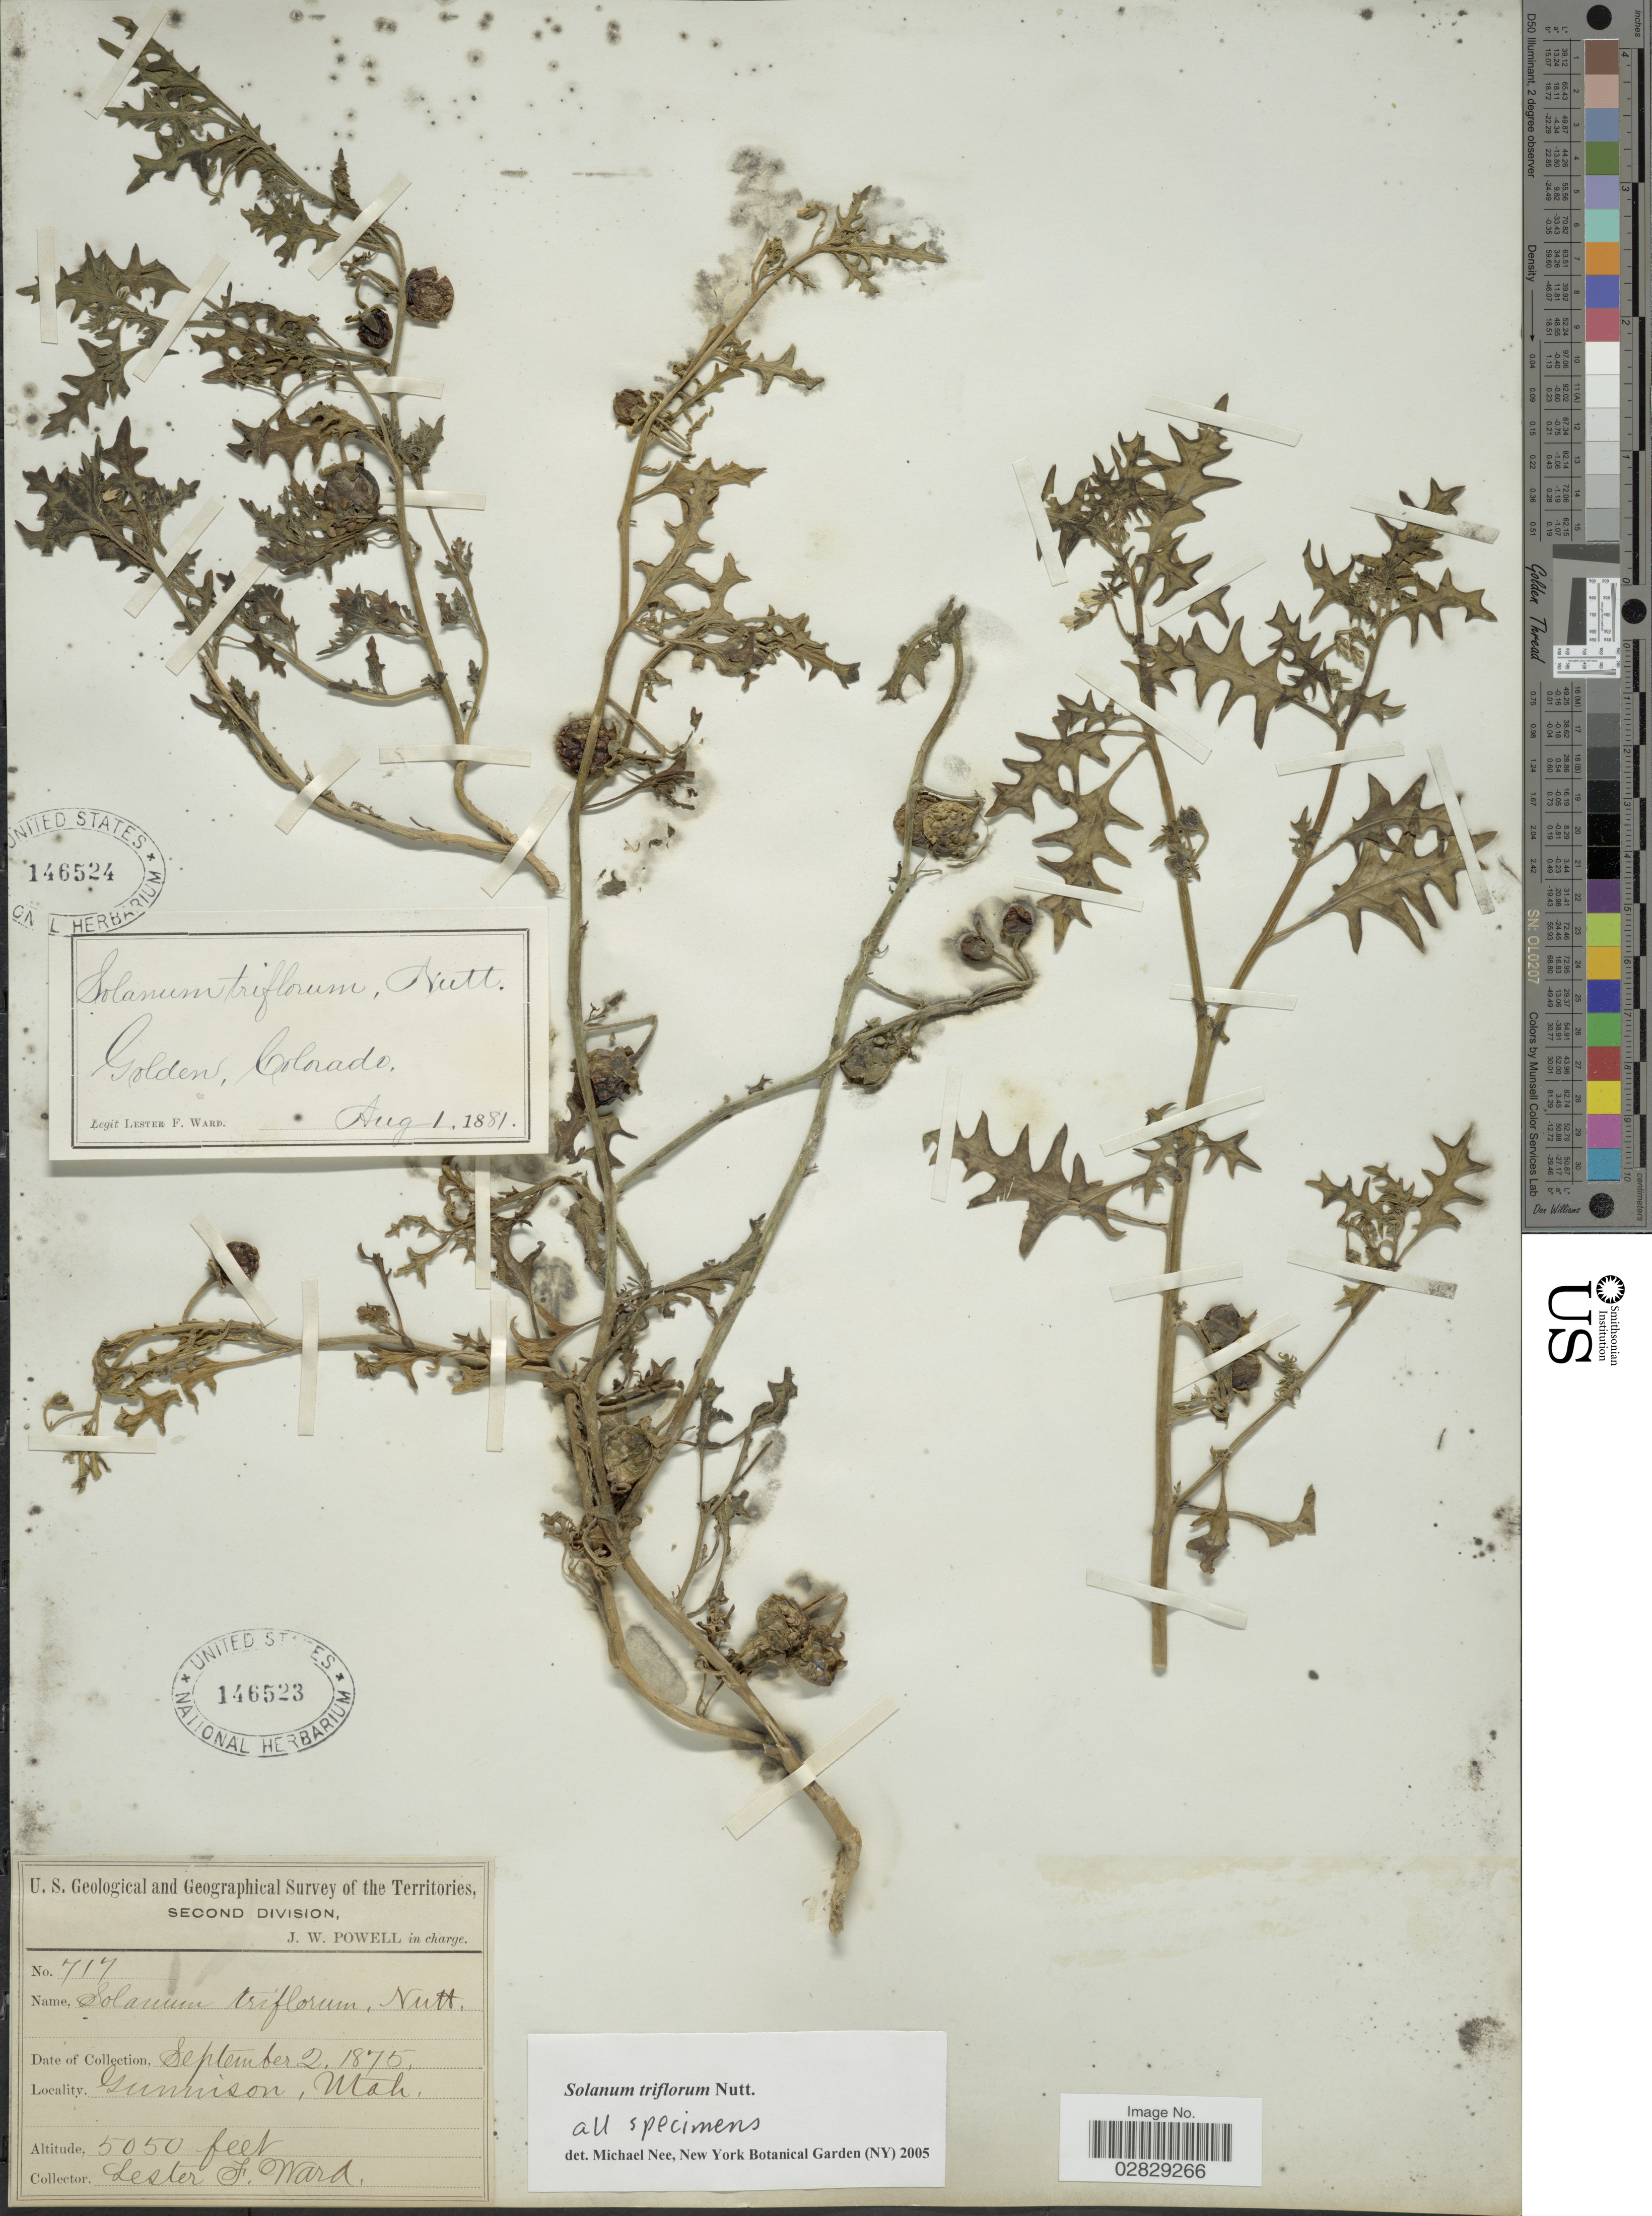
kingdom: Plantae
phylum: Tracheophyta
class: Magnoliopsida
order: Solanales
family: Solanaceae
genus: Solanum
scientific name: Solanum triflorum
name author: Nutt.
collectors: L. F. Ward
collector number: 717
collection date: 1875-09-02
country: United States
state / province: Utah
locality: Gunnison.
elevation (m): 1539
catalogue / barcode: US 146523